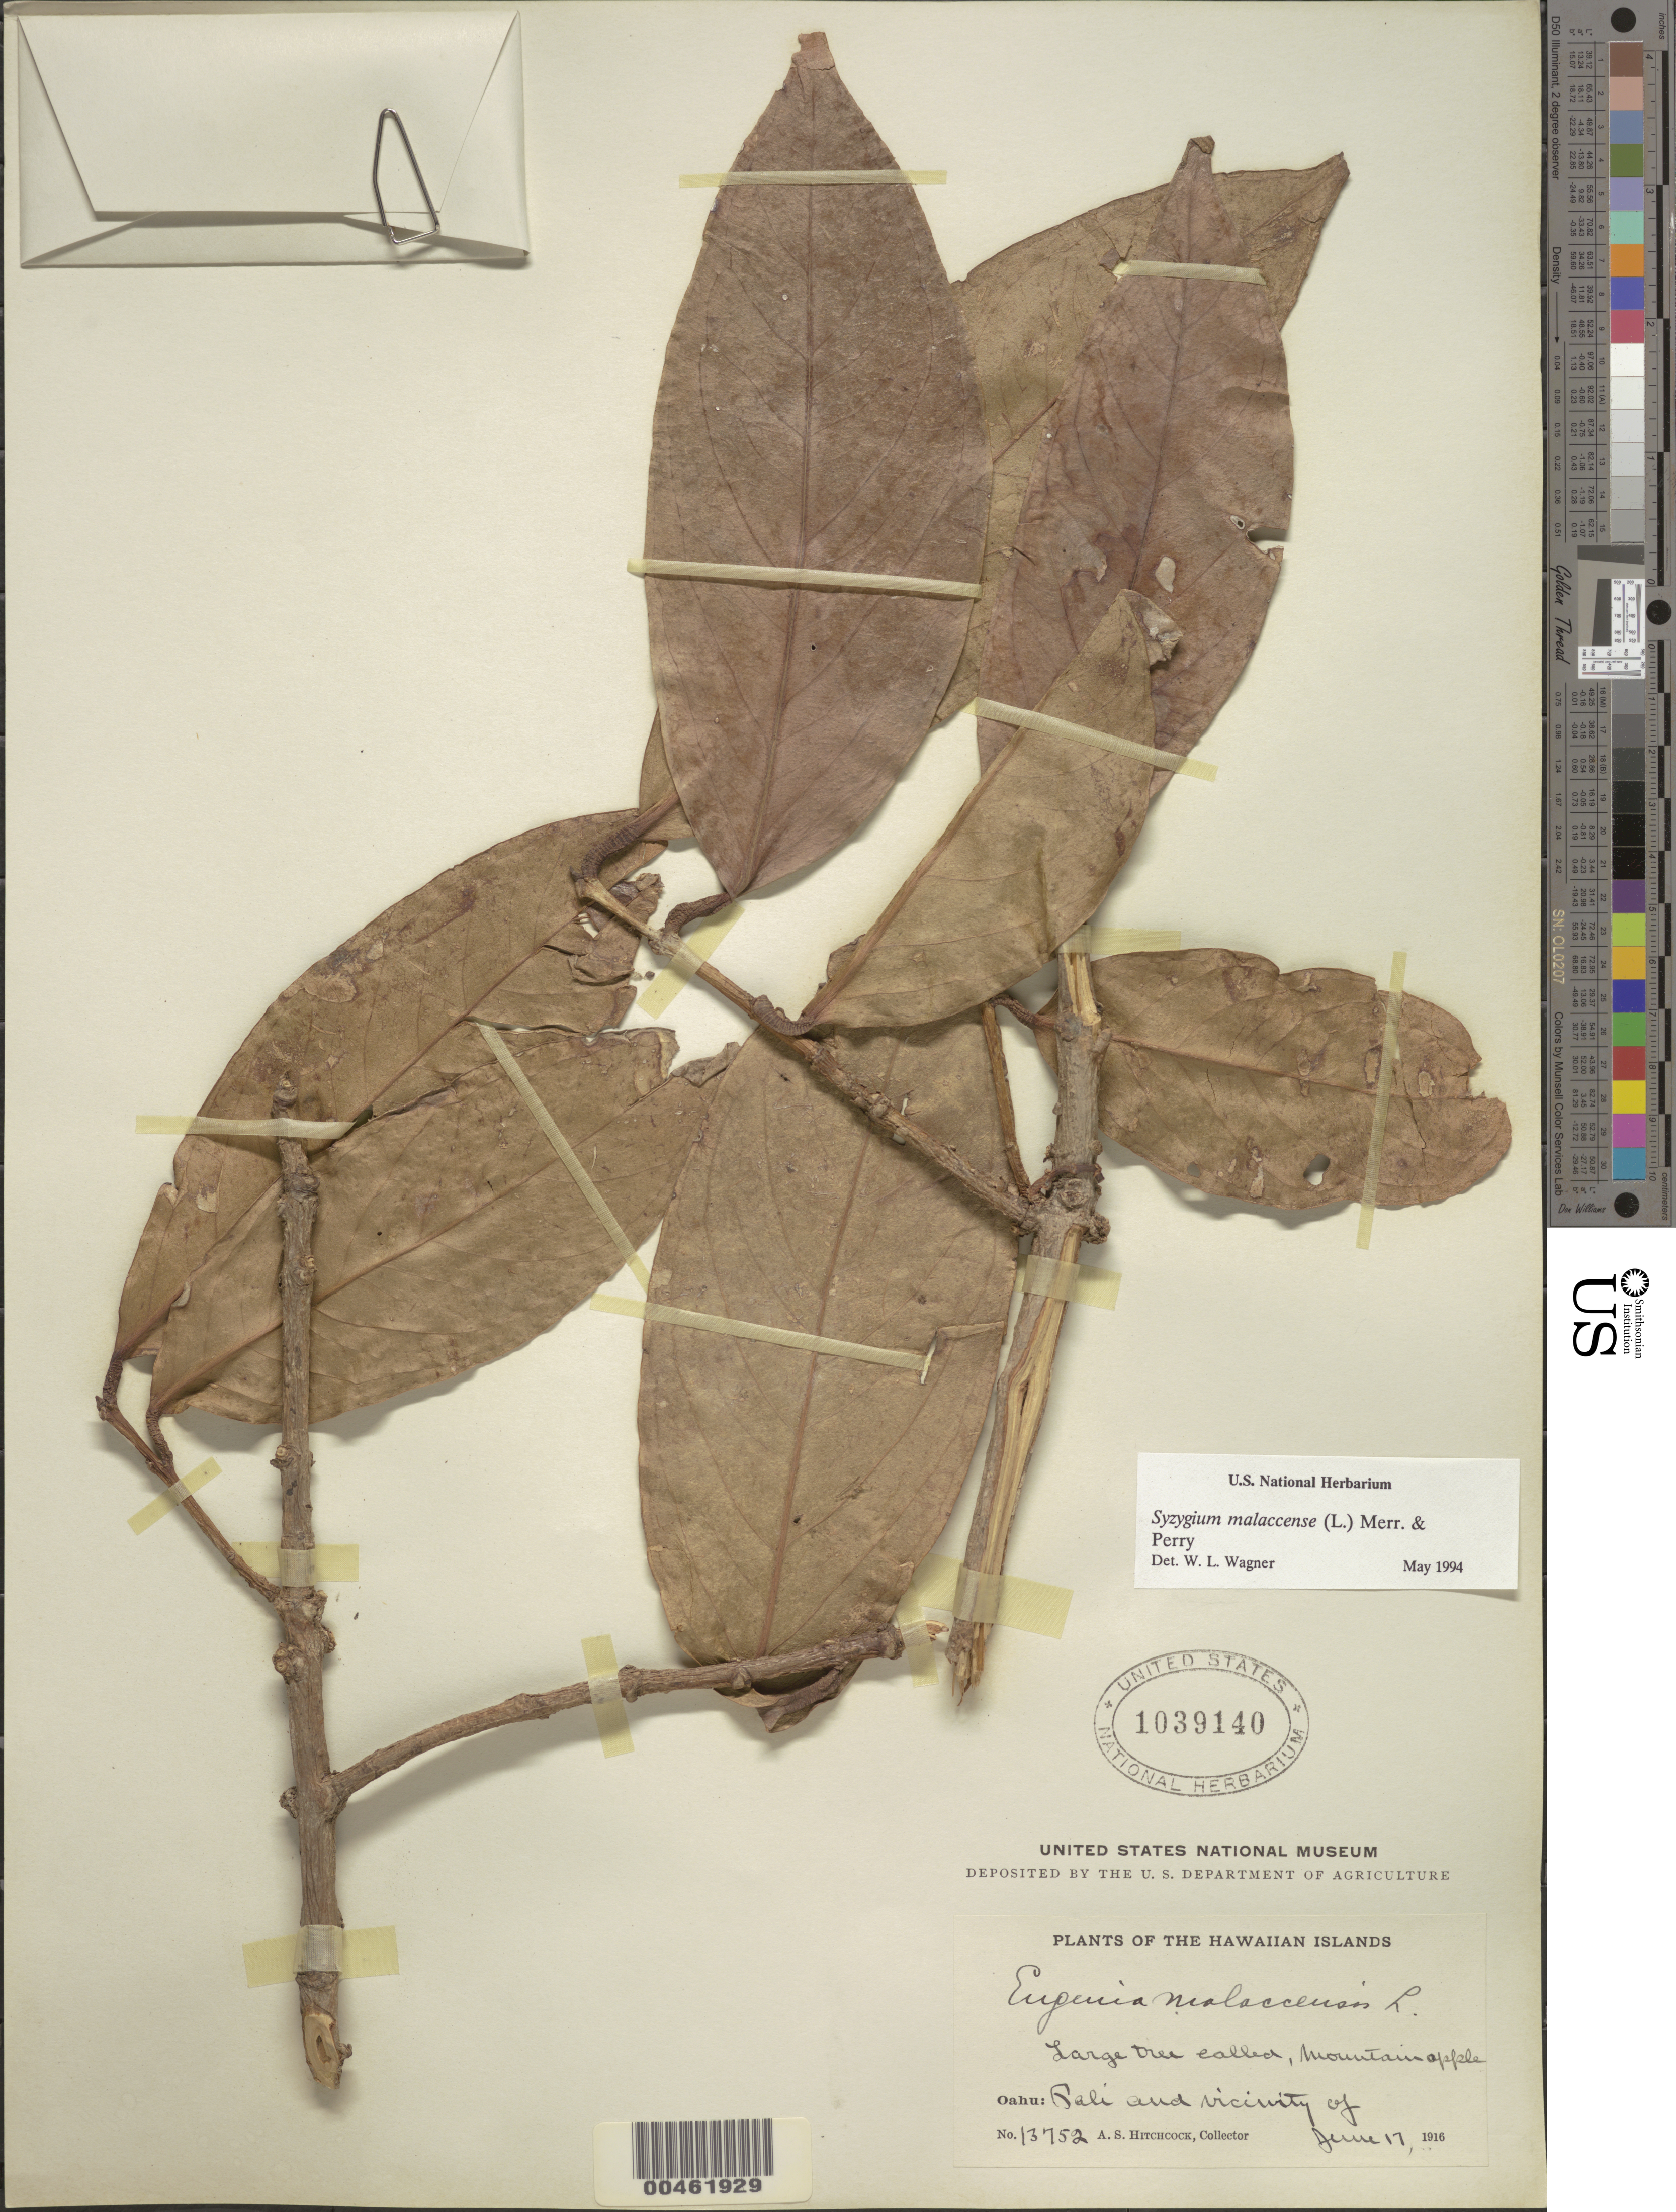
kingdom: Plantae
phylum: Tracheophyta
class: Magnoliopsida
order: Myrtales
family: Myrtaceae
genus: Syzygium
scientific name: Syzygium malaccense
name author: (L.) Merr. & L.M. Perry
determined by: Wagner, W. L., (BOT), Smithsonian Institution - National Museum of Natural History (UNITED STATES)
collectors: A. S. Hitchcock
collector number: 13752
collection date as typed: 17 Jun 1916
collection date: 1916-06-17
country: United States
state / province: Hawaii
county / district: Honolulu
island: Oahu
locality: Pali and vicinity of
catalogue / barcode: US 1039140